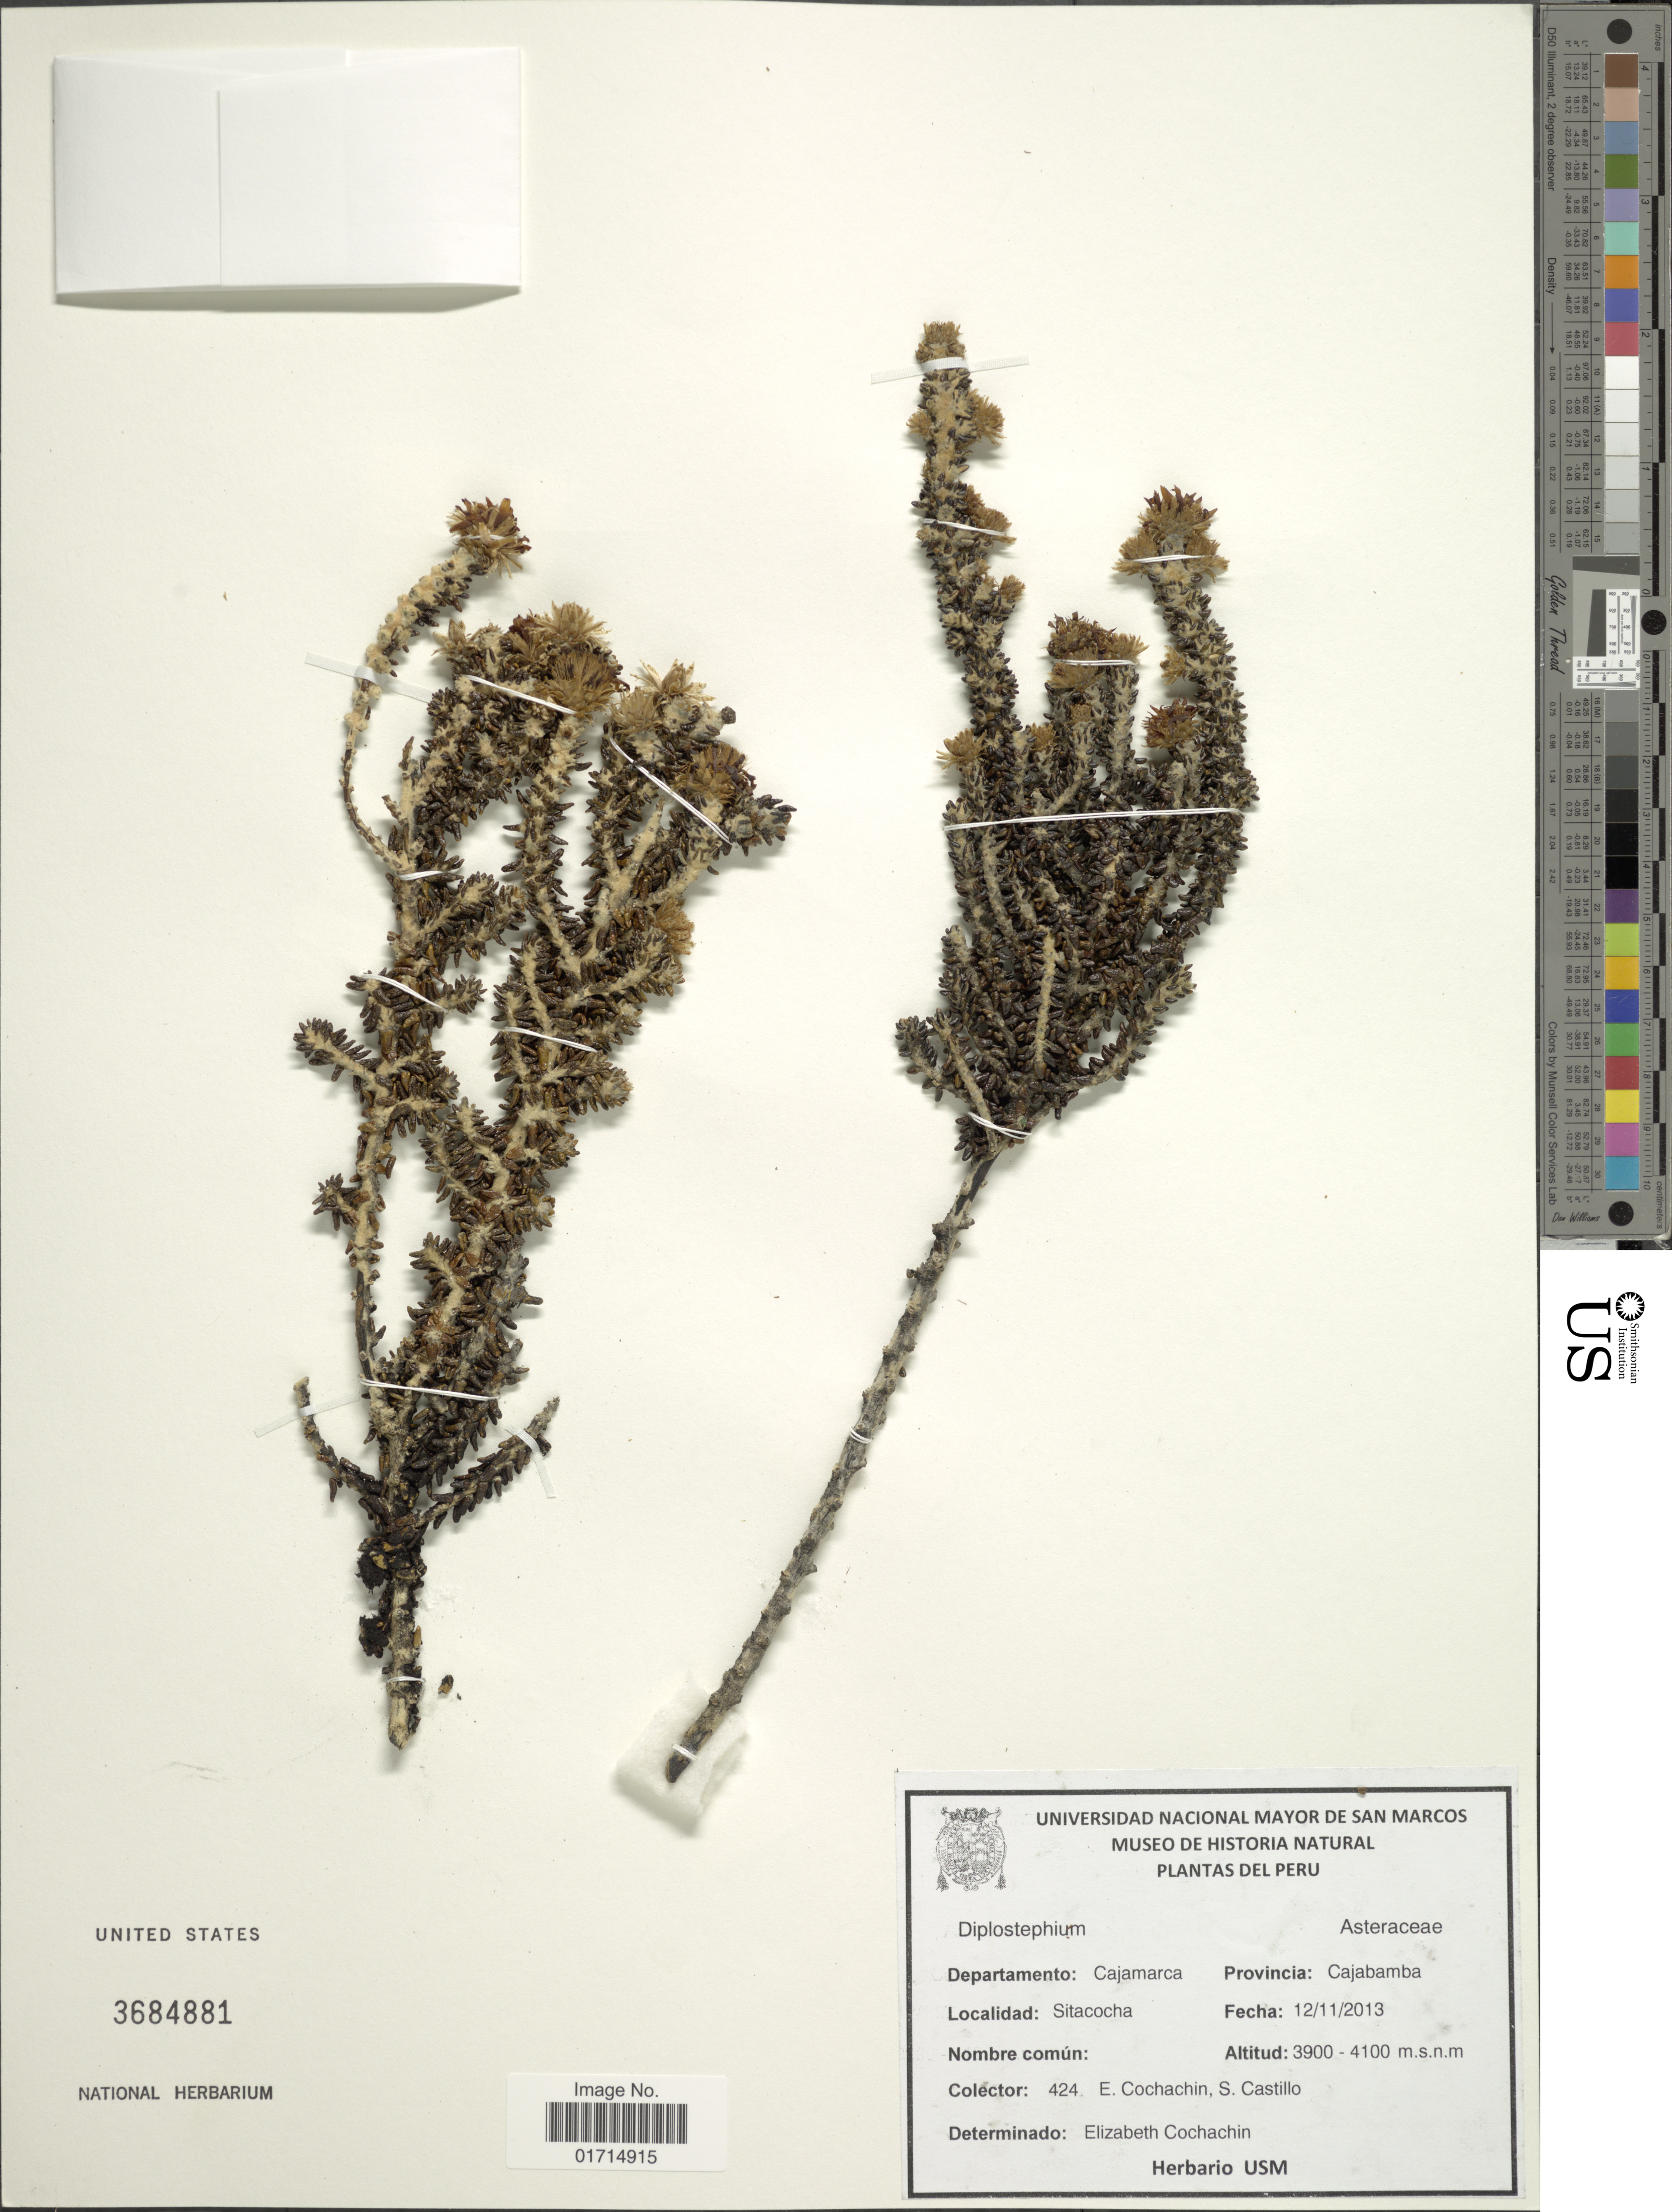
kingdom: Plantae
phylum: Tracheophyta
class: Magnoliopsida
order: Asterales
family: Asteraceae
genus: Diplostephium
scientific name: Diplostephium sagasteguii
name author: Cuatrec.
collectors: E. Cochachin Guerrero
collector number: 424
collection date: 2013-11-12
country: Peru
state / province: Cajamarca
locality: Peru. Departamento: Cajamarca. Provincia: Cajabamba. Sitacocha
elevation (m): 3900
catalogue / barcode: US 3684881